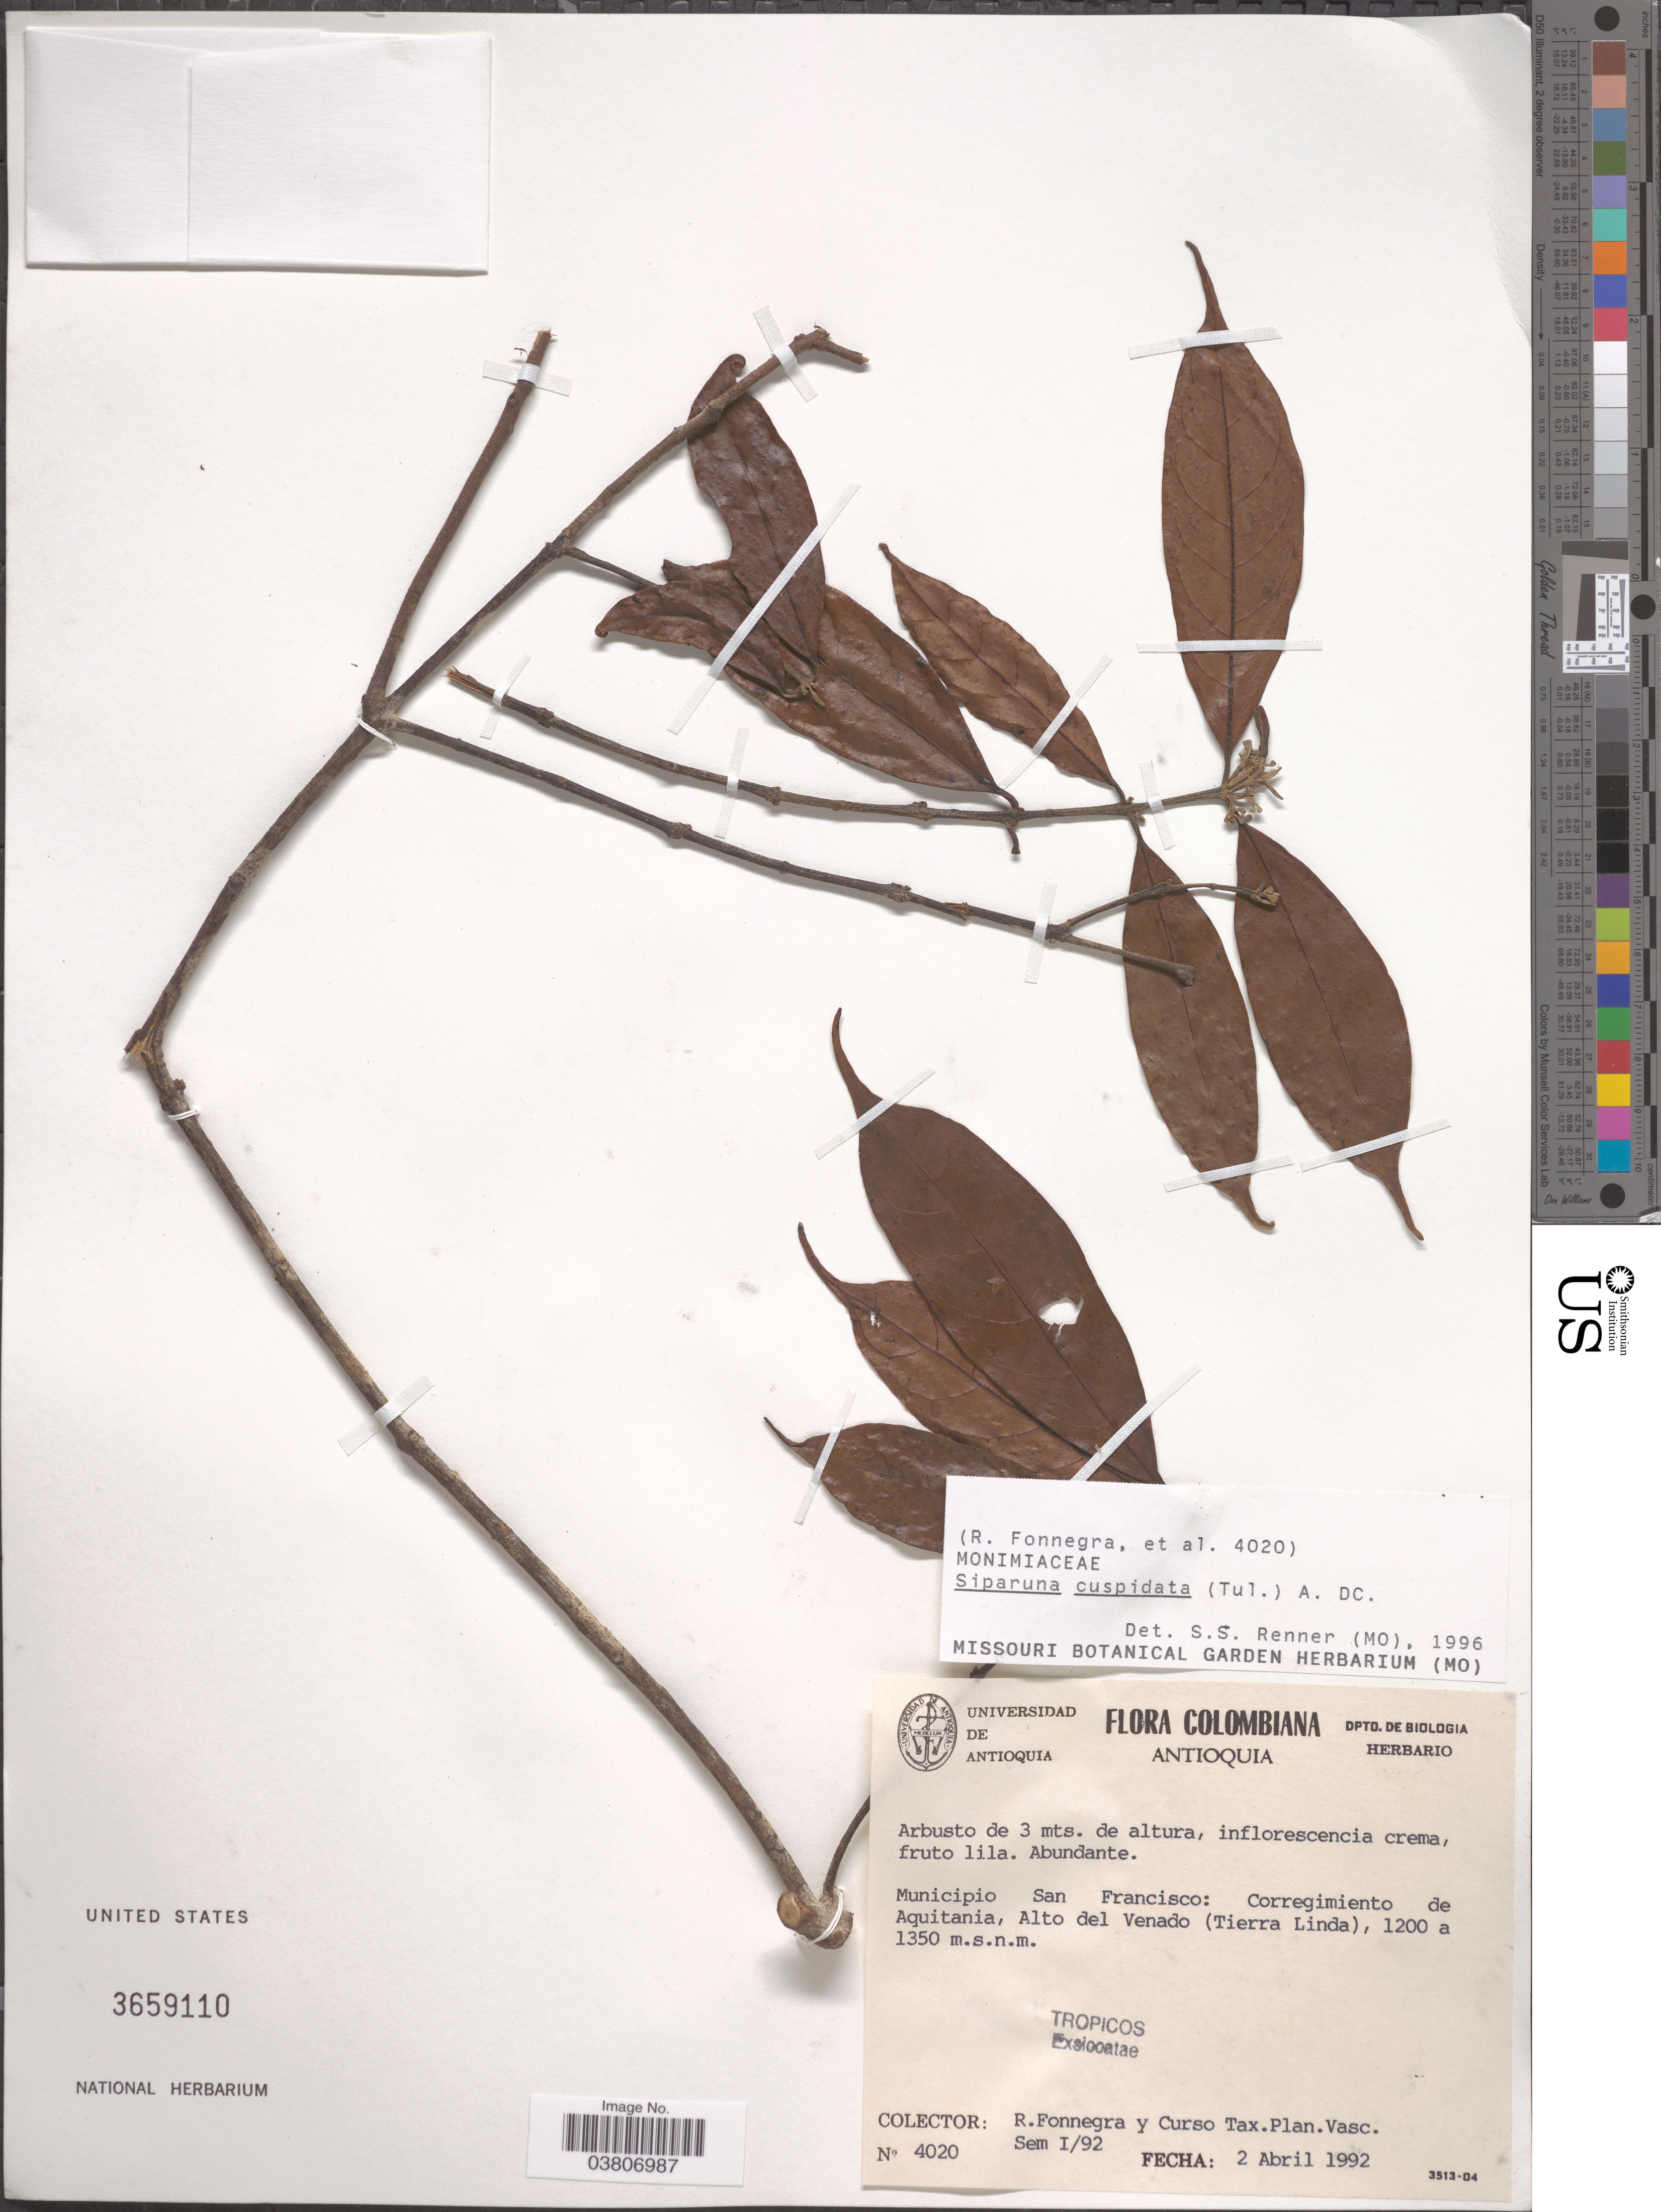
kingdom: Plantae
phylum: Tracheophyta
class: Magnoliopsida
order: Laurales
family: Siparunaceae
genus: Siparuna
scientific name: Siparuna cuspidata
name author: (Tul.) A. DC.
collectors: R. Fonnegra G. & Curso Tax. Plant. Vasc.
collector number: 4020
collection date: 1992-04-02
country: Colombia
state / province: Antioquia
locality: Municipio San Francisco: Corregimiento de Aquitania, Alto del Venado (Tierra Linda).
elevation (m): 1200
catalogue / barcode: US 3659110